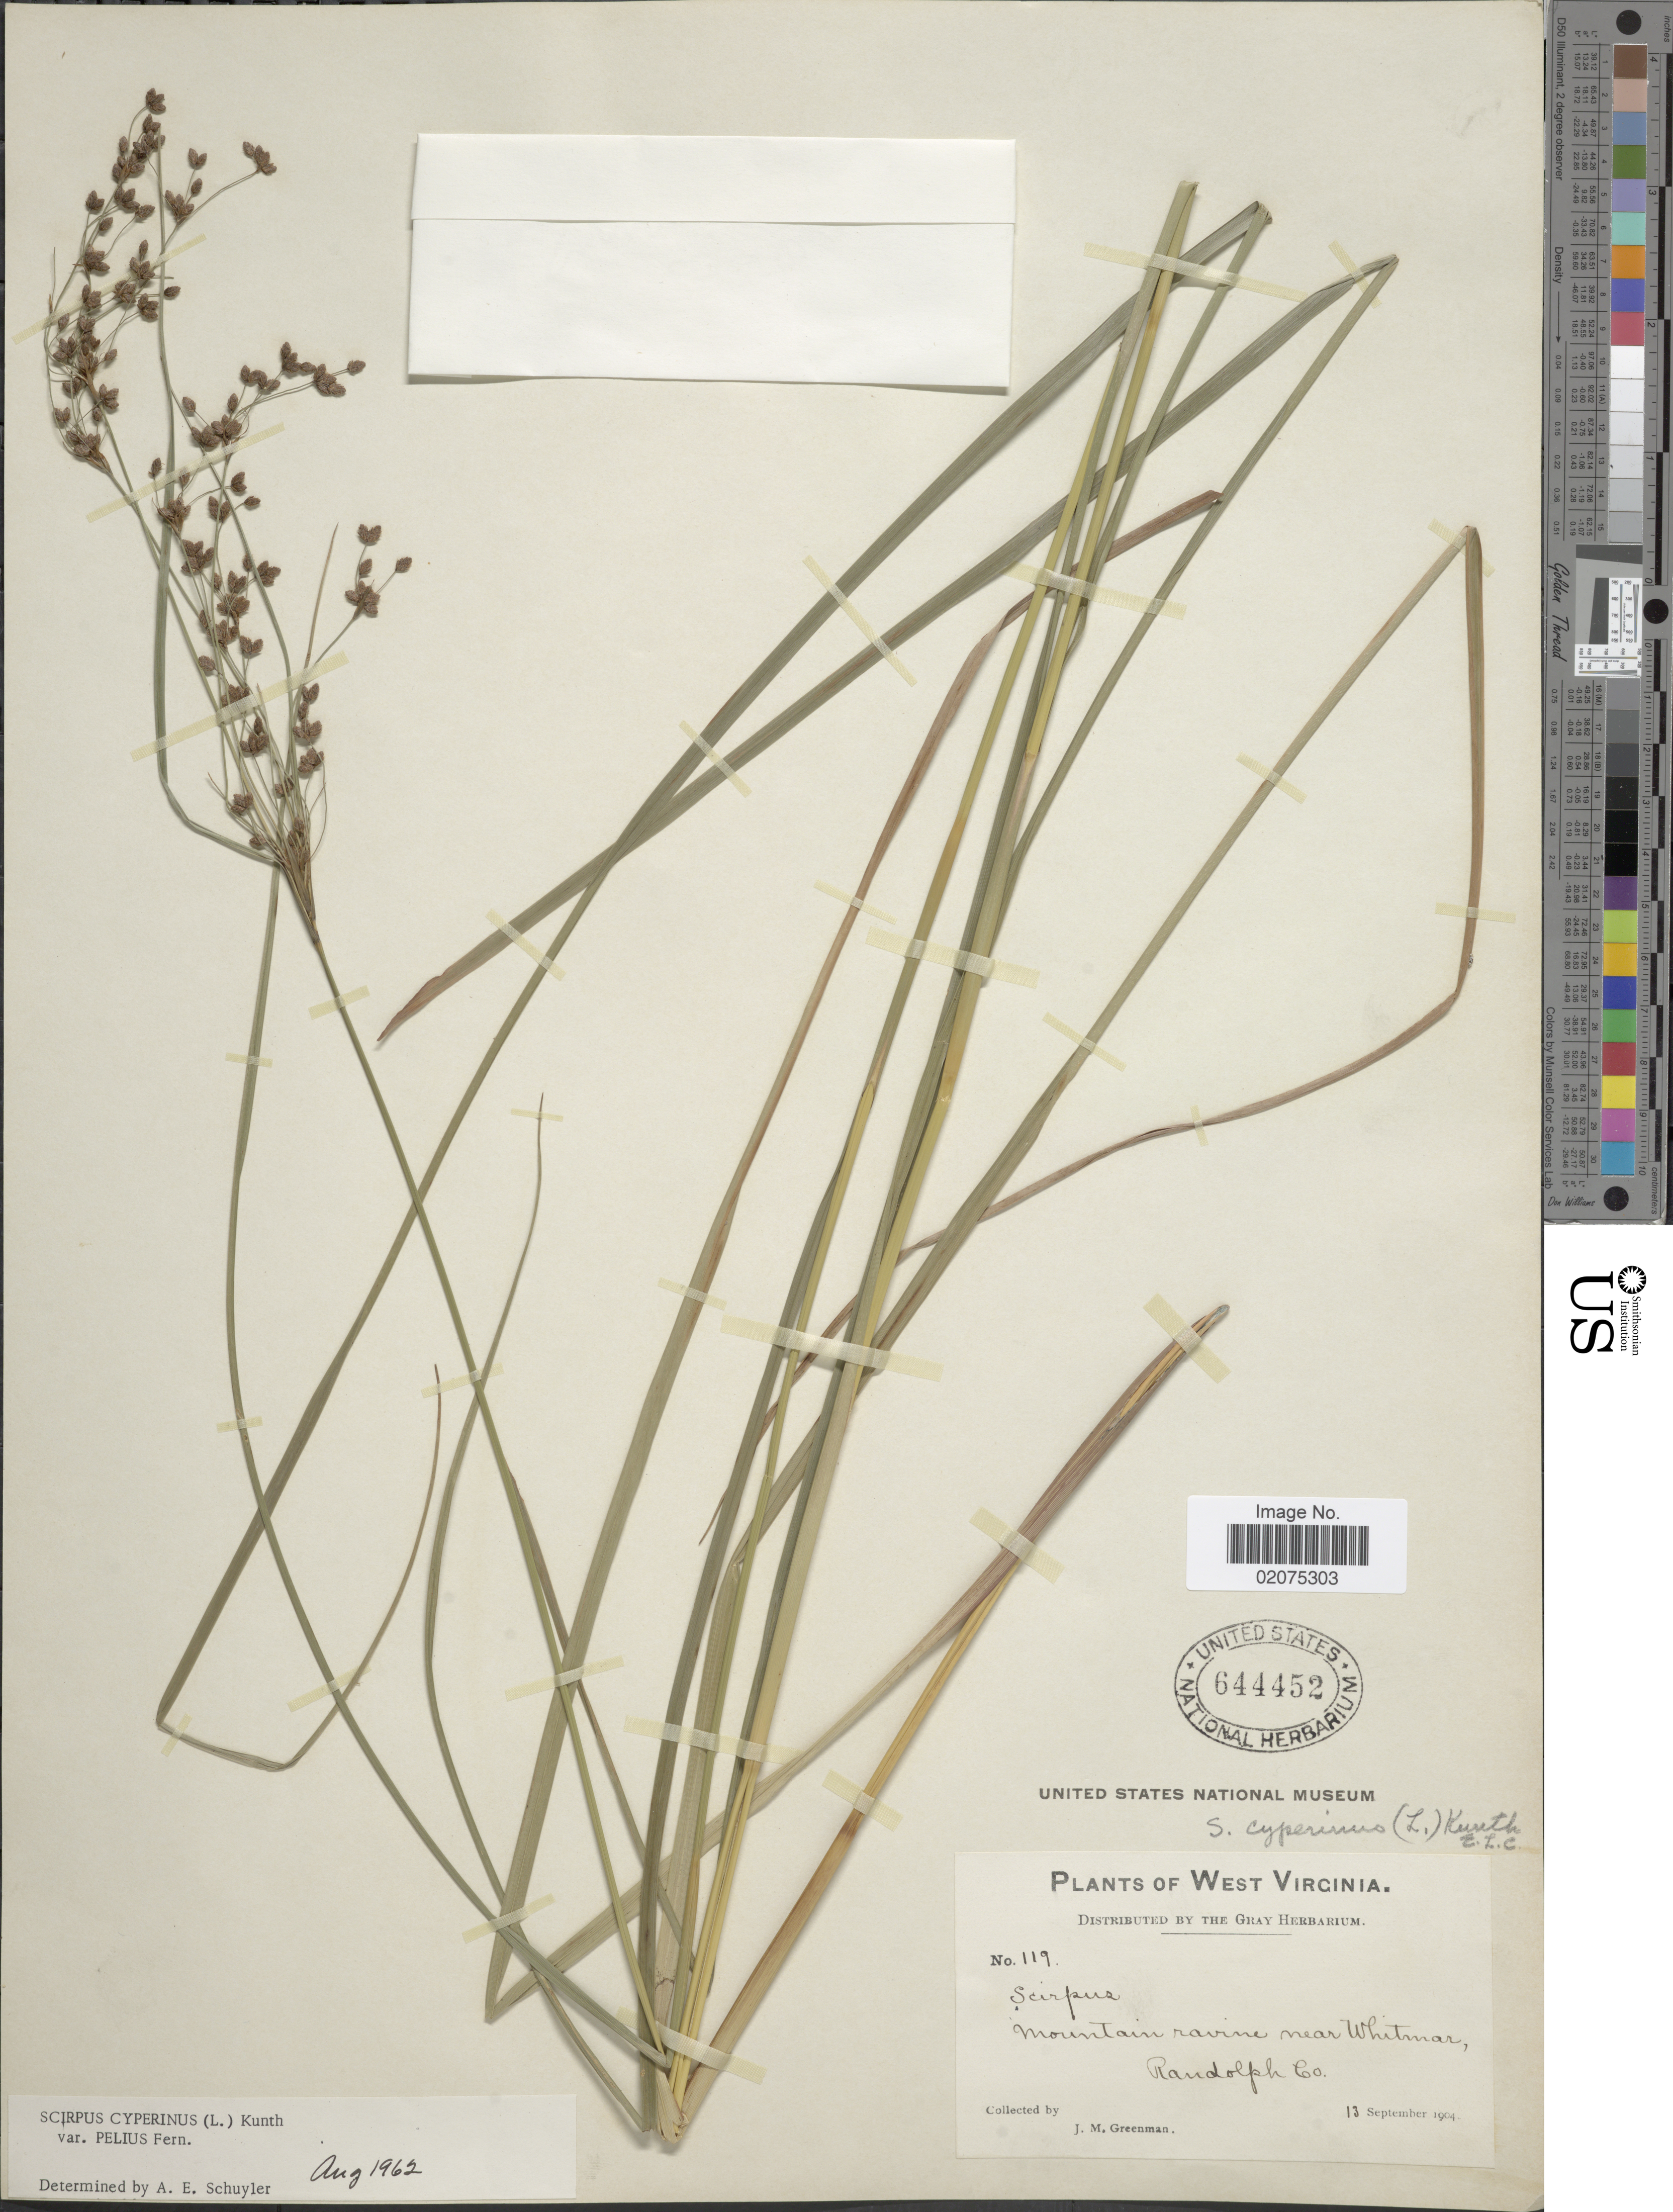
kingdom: Plantae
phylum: Tracheophyta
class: Liliopsida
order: Poales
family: Cyperaceae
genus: Scirpus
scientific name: Scirpus cyperinus var. pelius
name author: Fernald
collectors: J. M. Greenman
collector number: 119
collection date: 1904-09-13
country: United States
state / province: West Virginia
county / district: Randolph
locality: Near Whitman, Randolph Co.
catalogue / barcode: US 644452